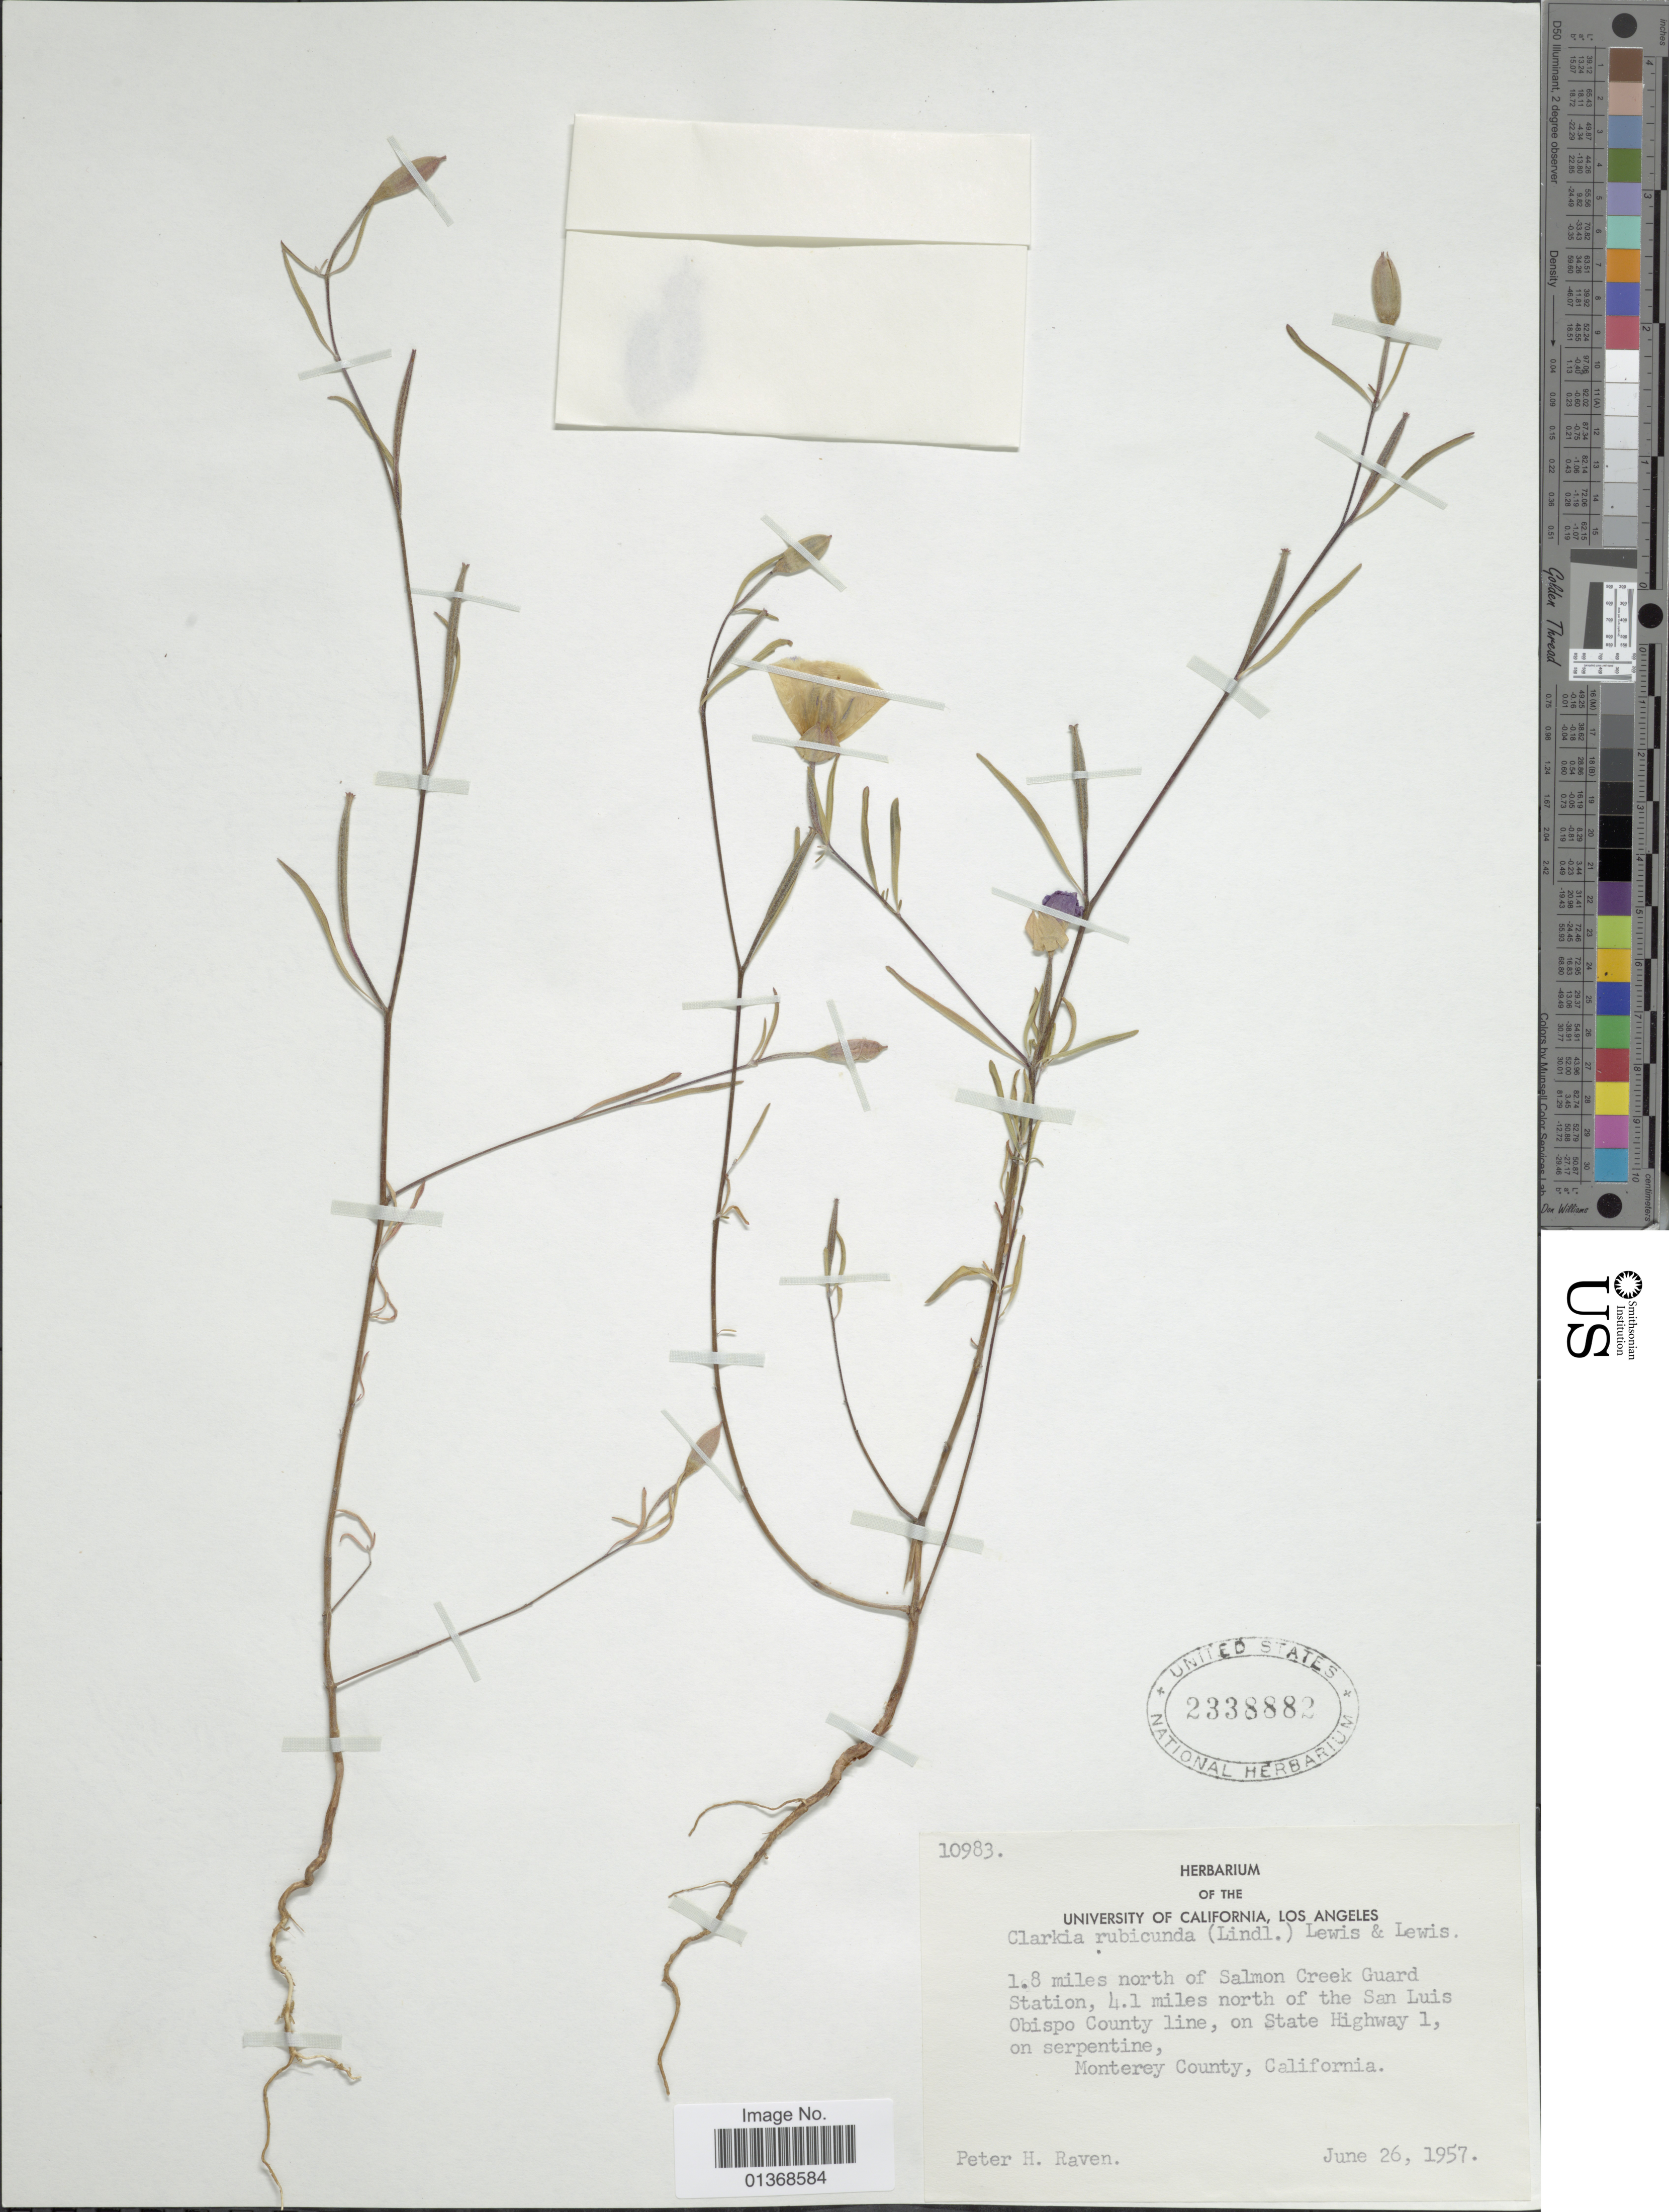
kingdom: Plantae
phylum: Tracheophyta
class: Magnoliopsida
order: Myrtales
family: Onagraceae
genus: Clarkia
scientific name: Clarkia rubicunda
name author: (Lindl.) F. H. Lewis & M.R. Lewis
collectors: P. H. Raven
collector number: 10983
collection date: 1957-06-26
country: United States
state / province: California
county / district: San Luis Obispo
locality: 1.8 miles north of Salmon Creek and Station, 4.1 miles north of the San Luis Obispo County line, on State Highway 1, on serptentine, Monterey County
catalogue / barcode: US 2338882